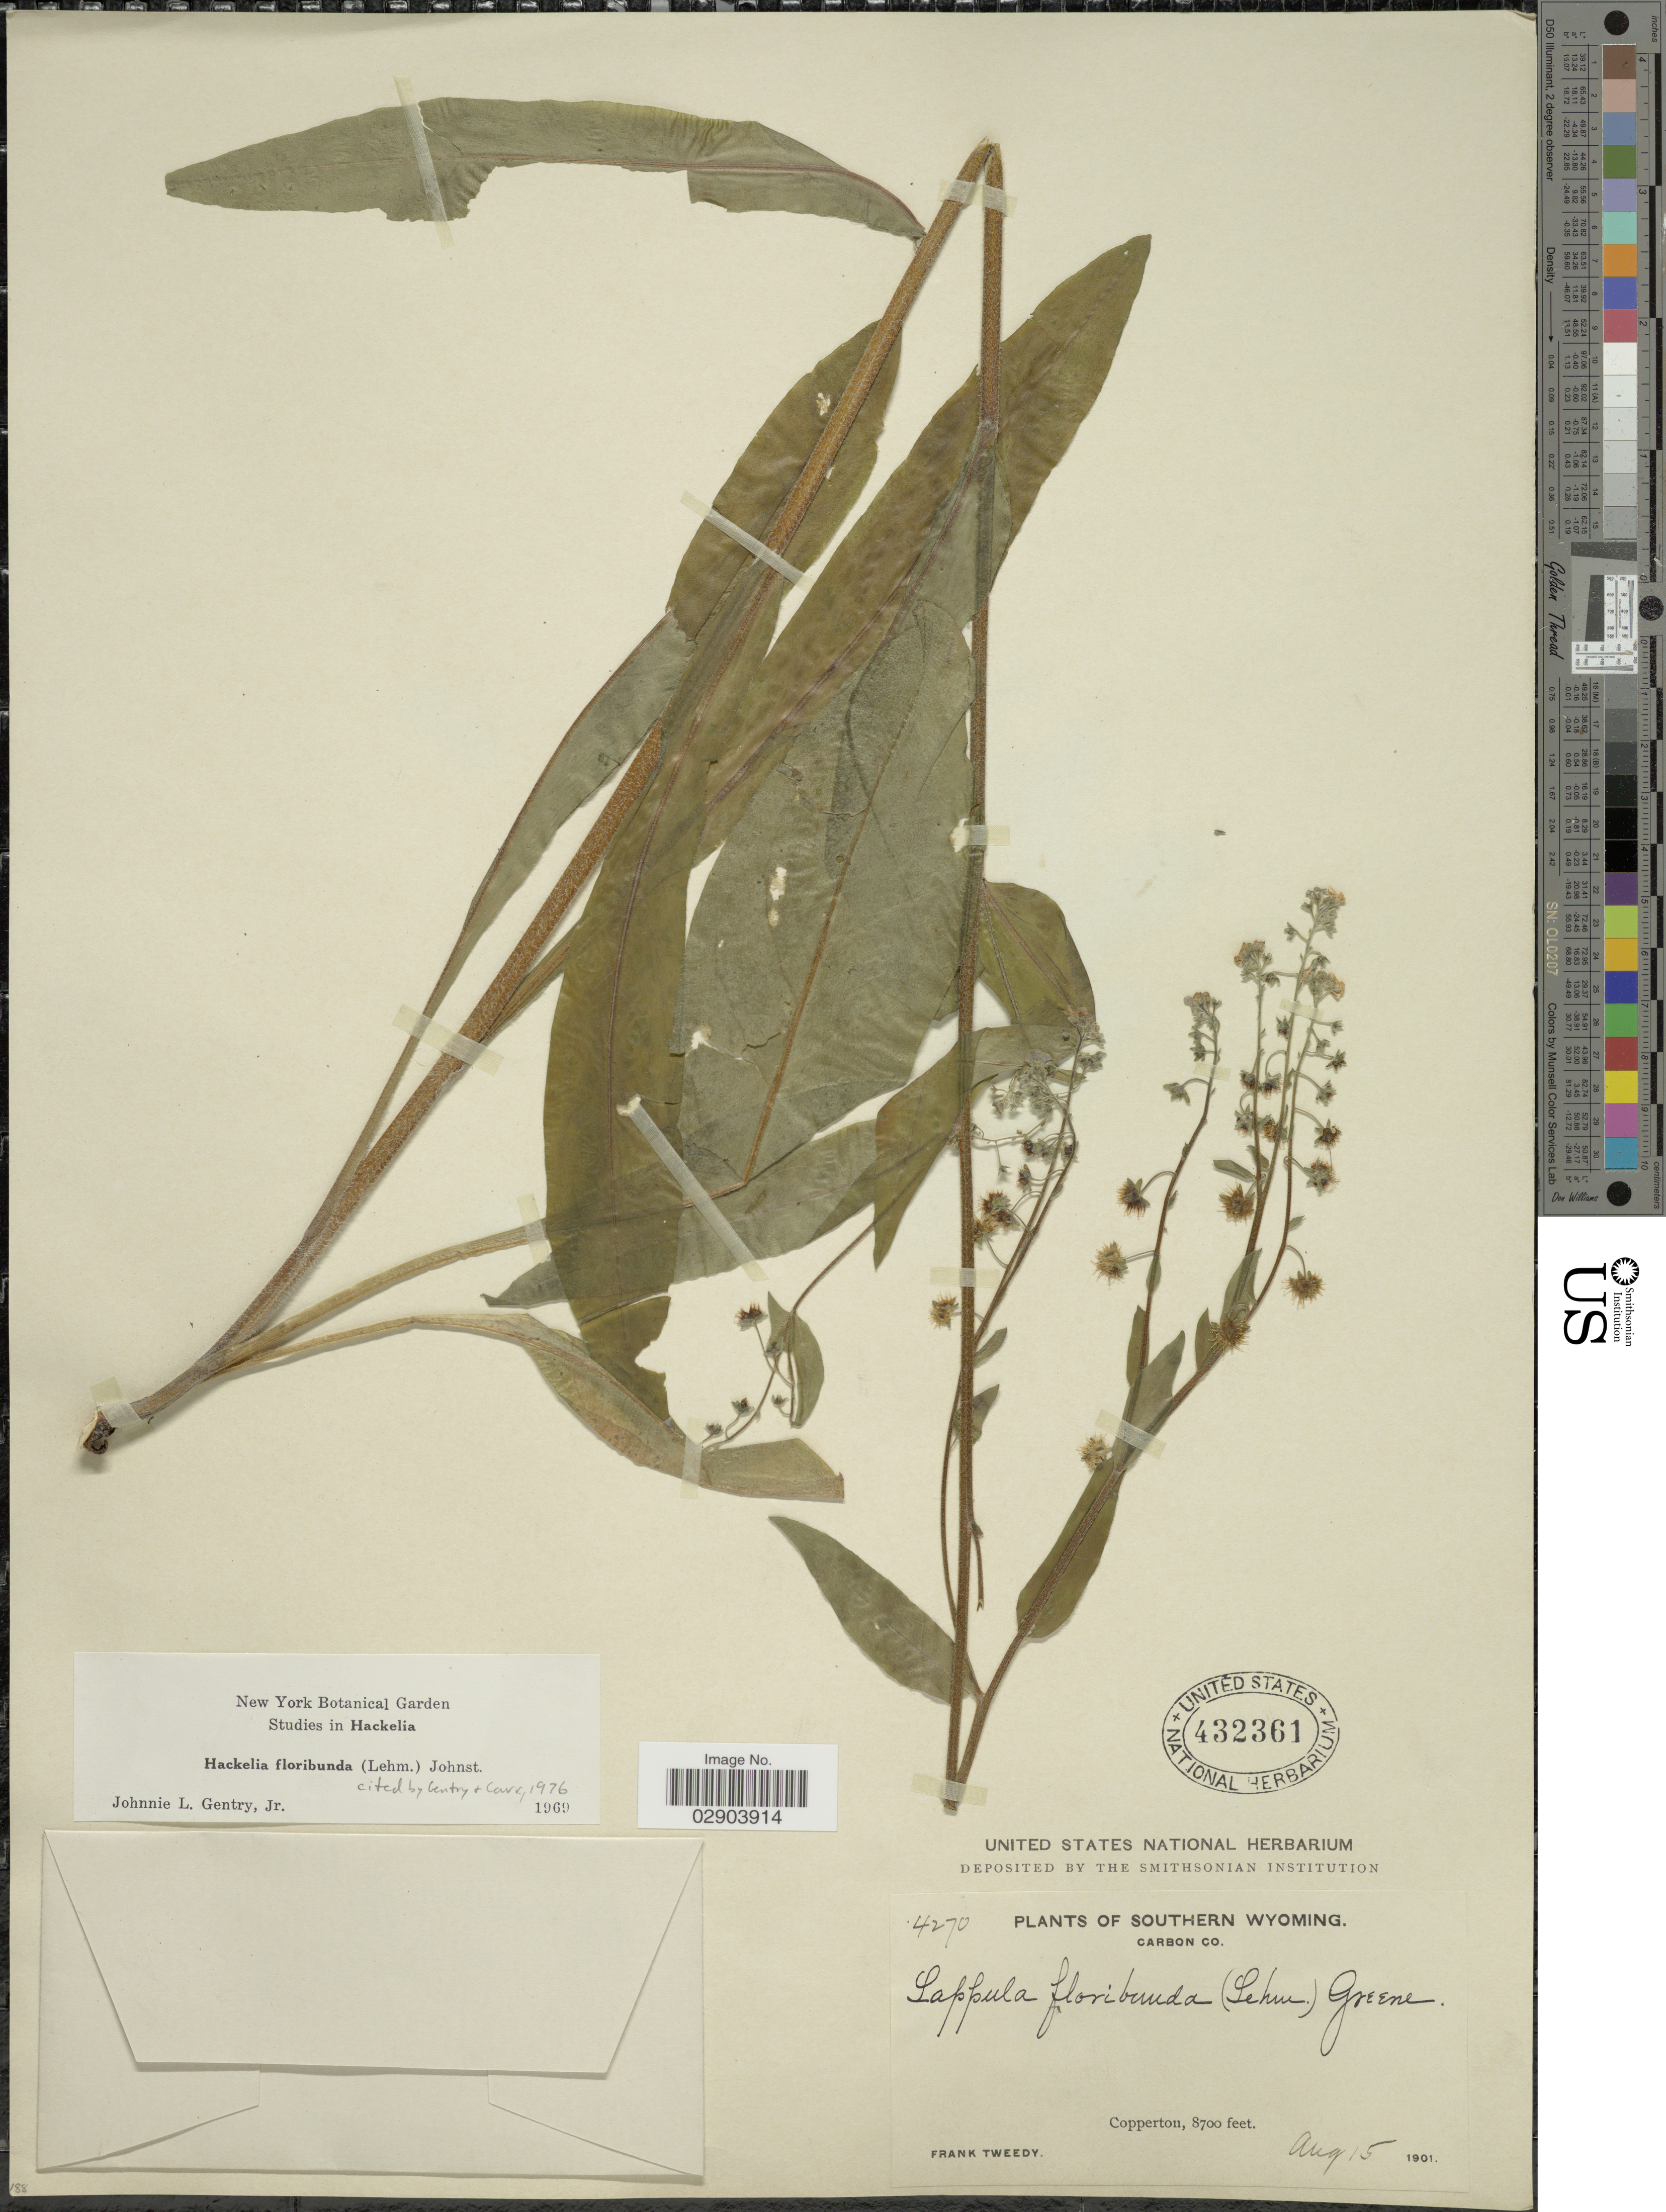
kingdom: Plantae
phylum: Tracheophyta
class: Magnoliopsida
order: Boraginales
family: Boraginaceae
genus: Hackelia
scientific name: Hackelia floribunda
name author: (Lehm.) I.M. Johnst.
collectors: F. Tweedy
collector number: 4270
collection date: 1901-08-15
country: United States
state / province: Wyoming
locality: Southern Wyoming, Carbon Co., Copperton.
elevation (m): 2652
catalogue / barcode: US 432361